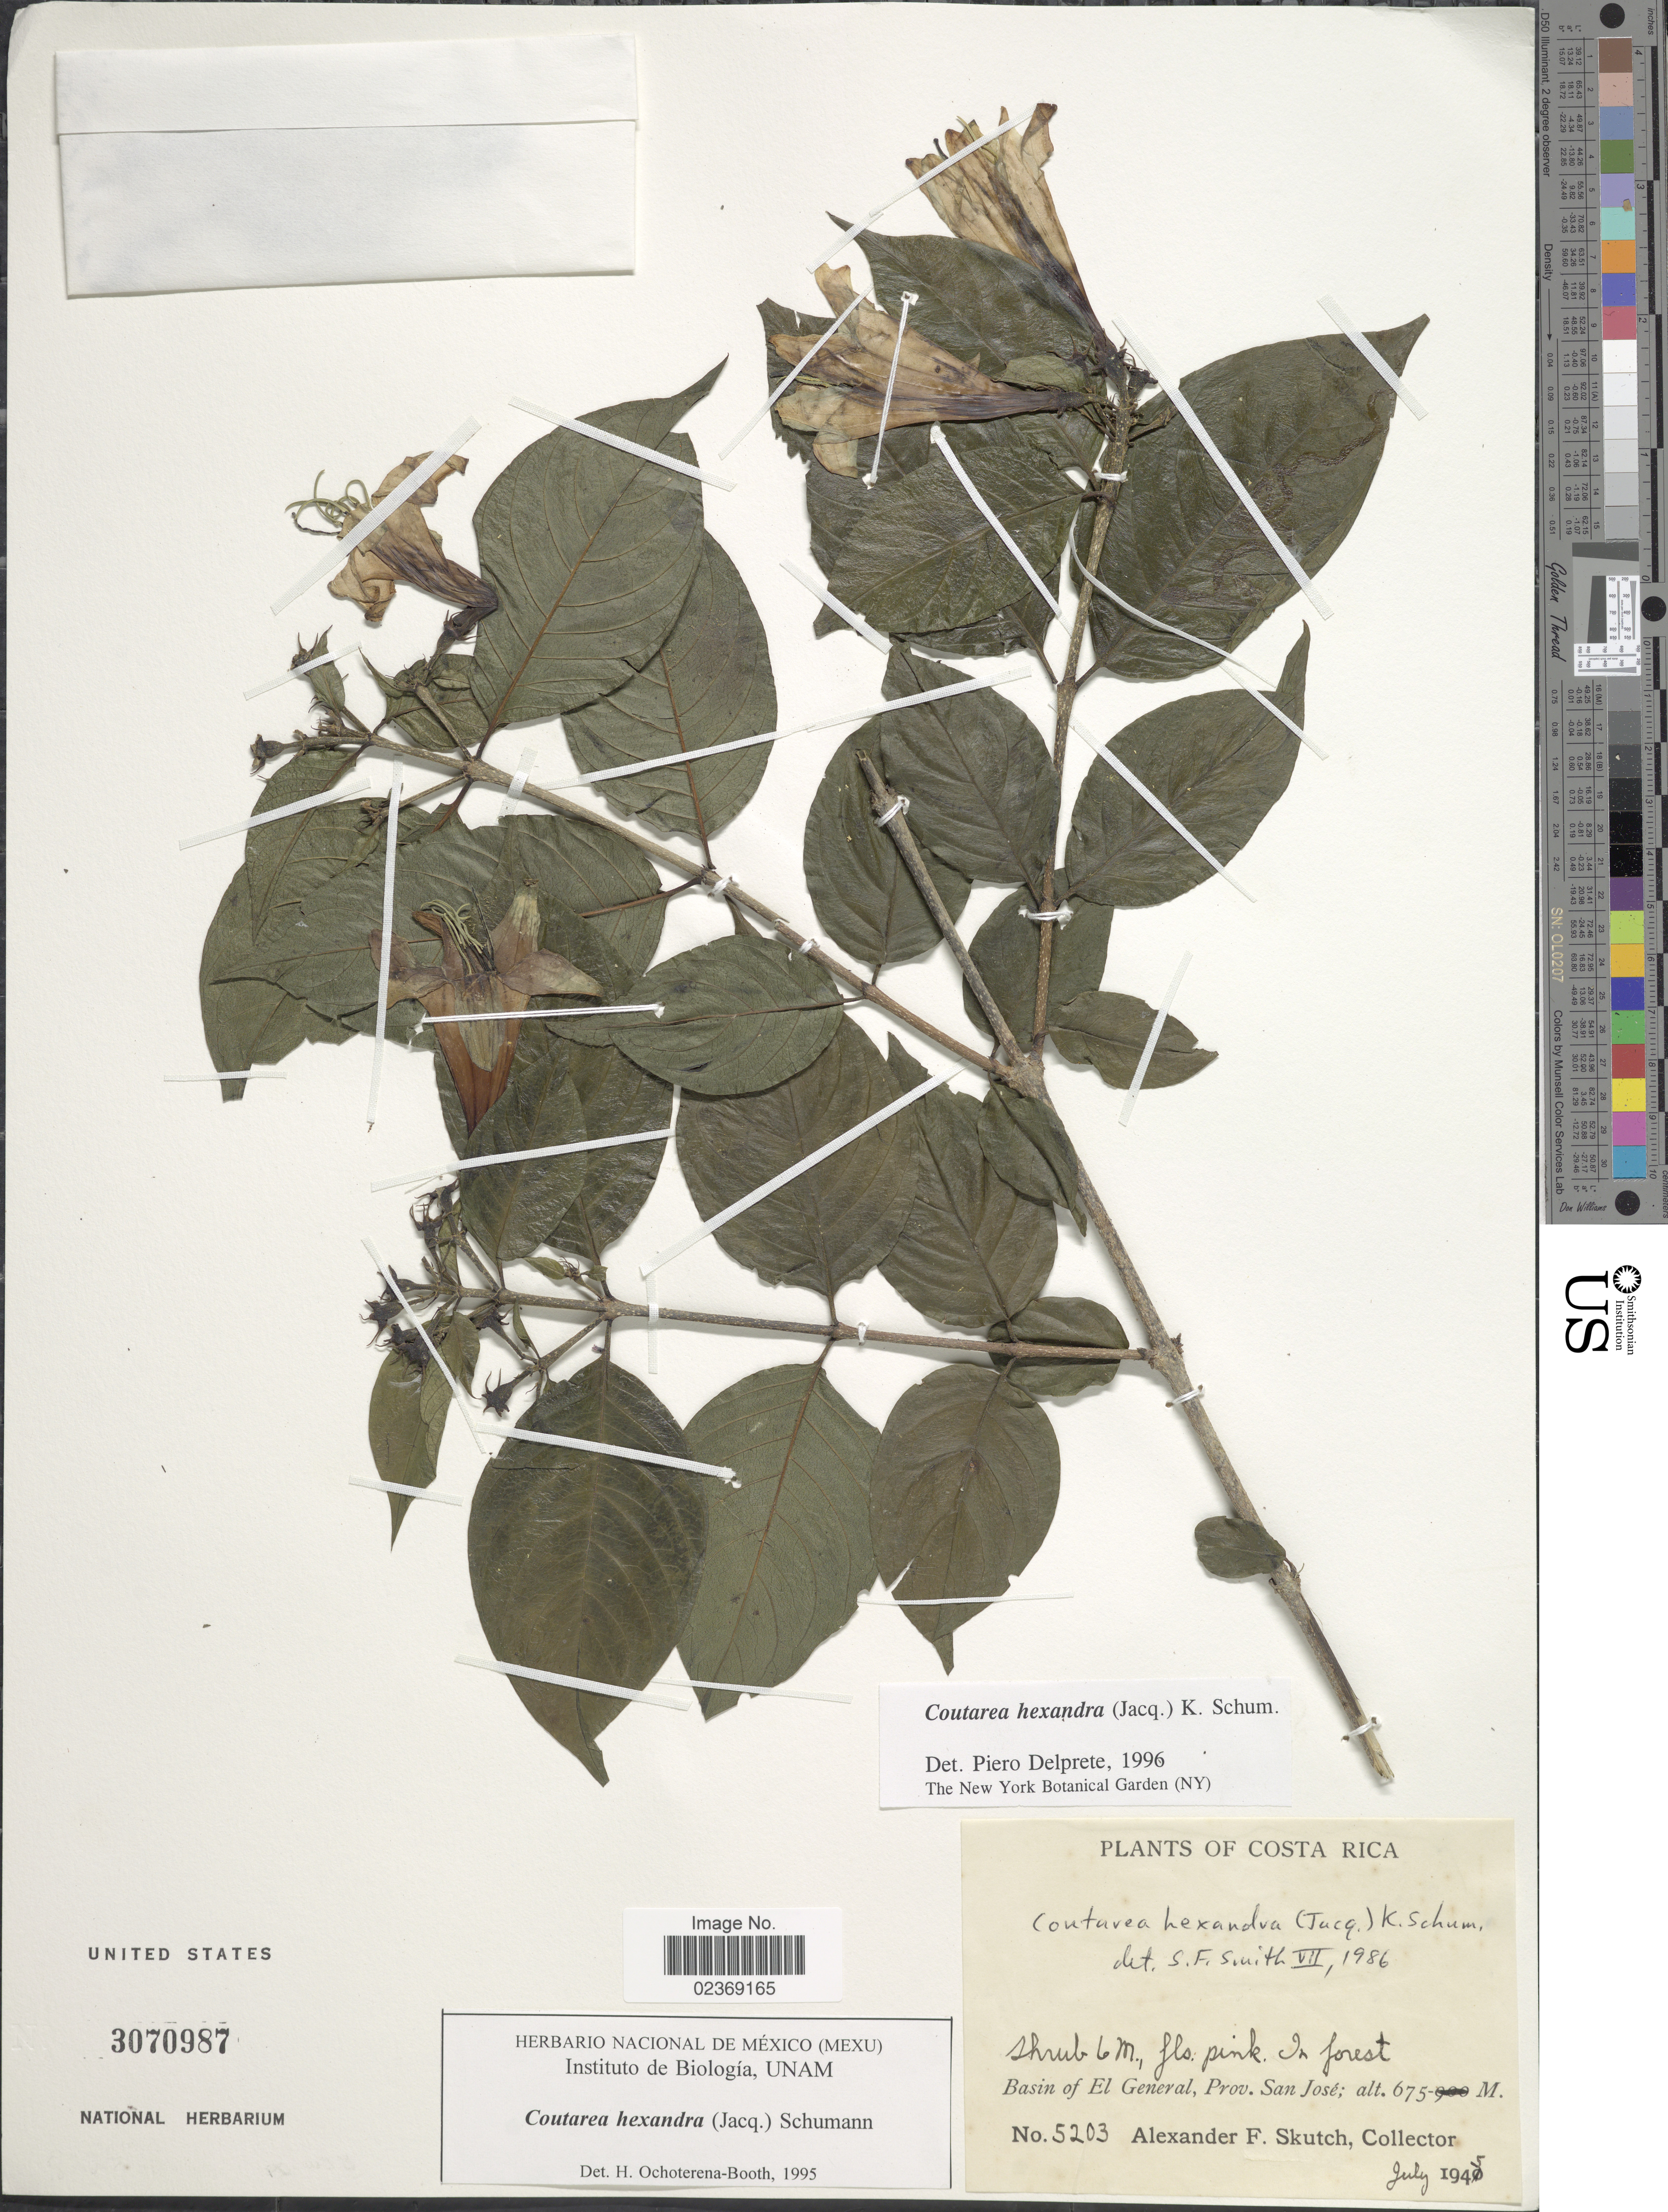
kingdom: Plantae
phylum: Tracheophyta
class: Magnoliopsida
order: Gentianales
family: Rubiaceae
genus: Coutarea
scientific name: Coutarea hexandra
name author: (Jacq.) K. Schum.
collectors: A. F. Skutch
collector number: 5203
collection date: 1945-07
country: Costa Rica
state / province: San José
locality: Basin of El General, Prov. San Jose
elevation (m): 675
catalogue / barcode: US 3070987